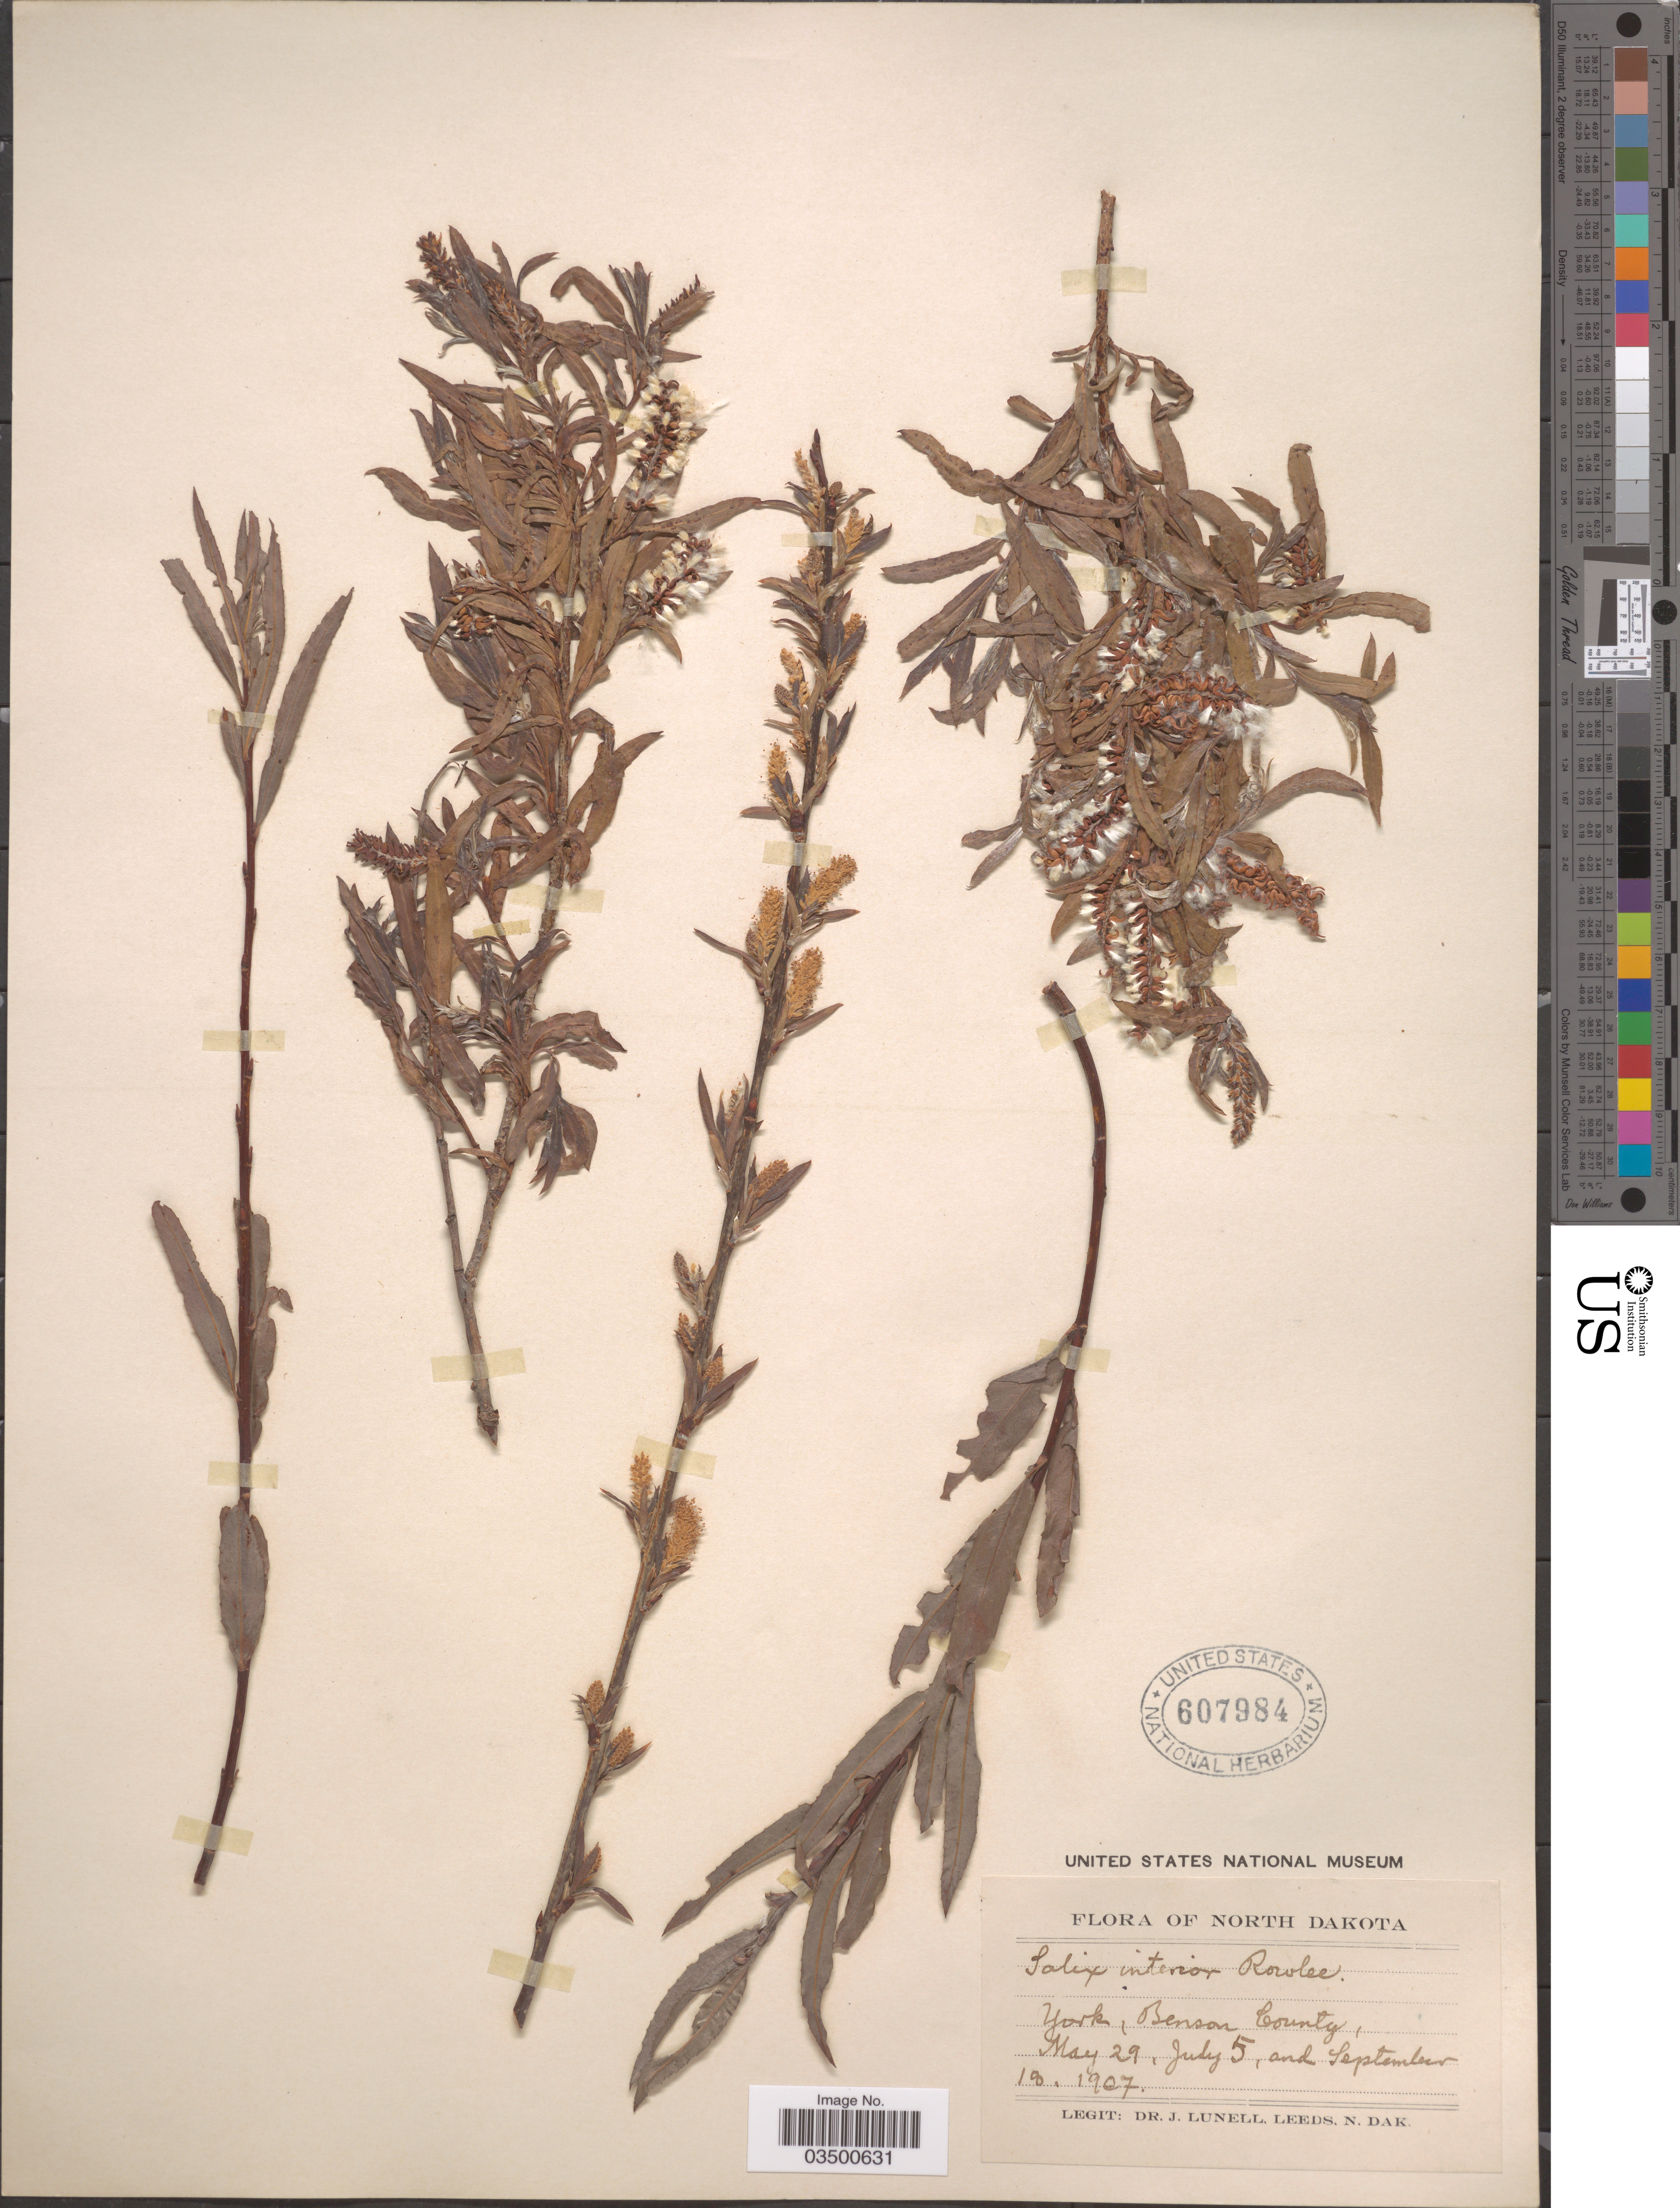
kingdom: Plantae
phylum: Tracheophyta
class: Magnoliopsida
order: Malpighiales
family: Salicaceae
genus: Salix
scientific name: Salix interior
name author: Rowlee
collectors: J. Leeds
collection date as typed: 1907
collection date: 1907-05-29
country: United States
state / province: North Dakota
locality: York, Benson County.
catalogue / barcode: US 607984